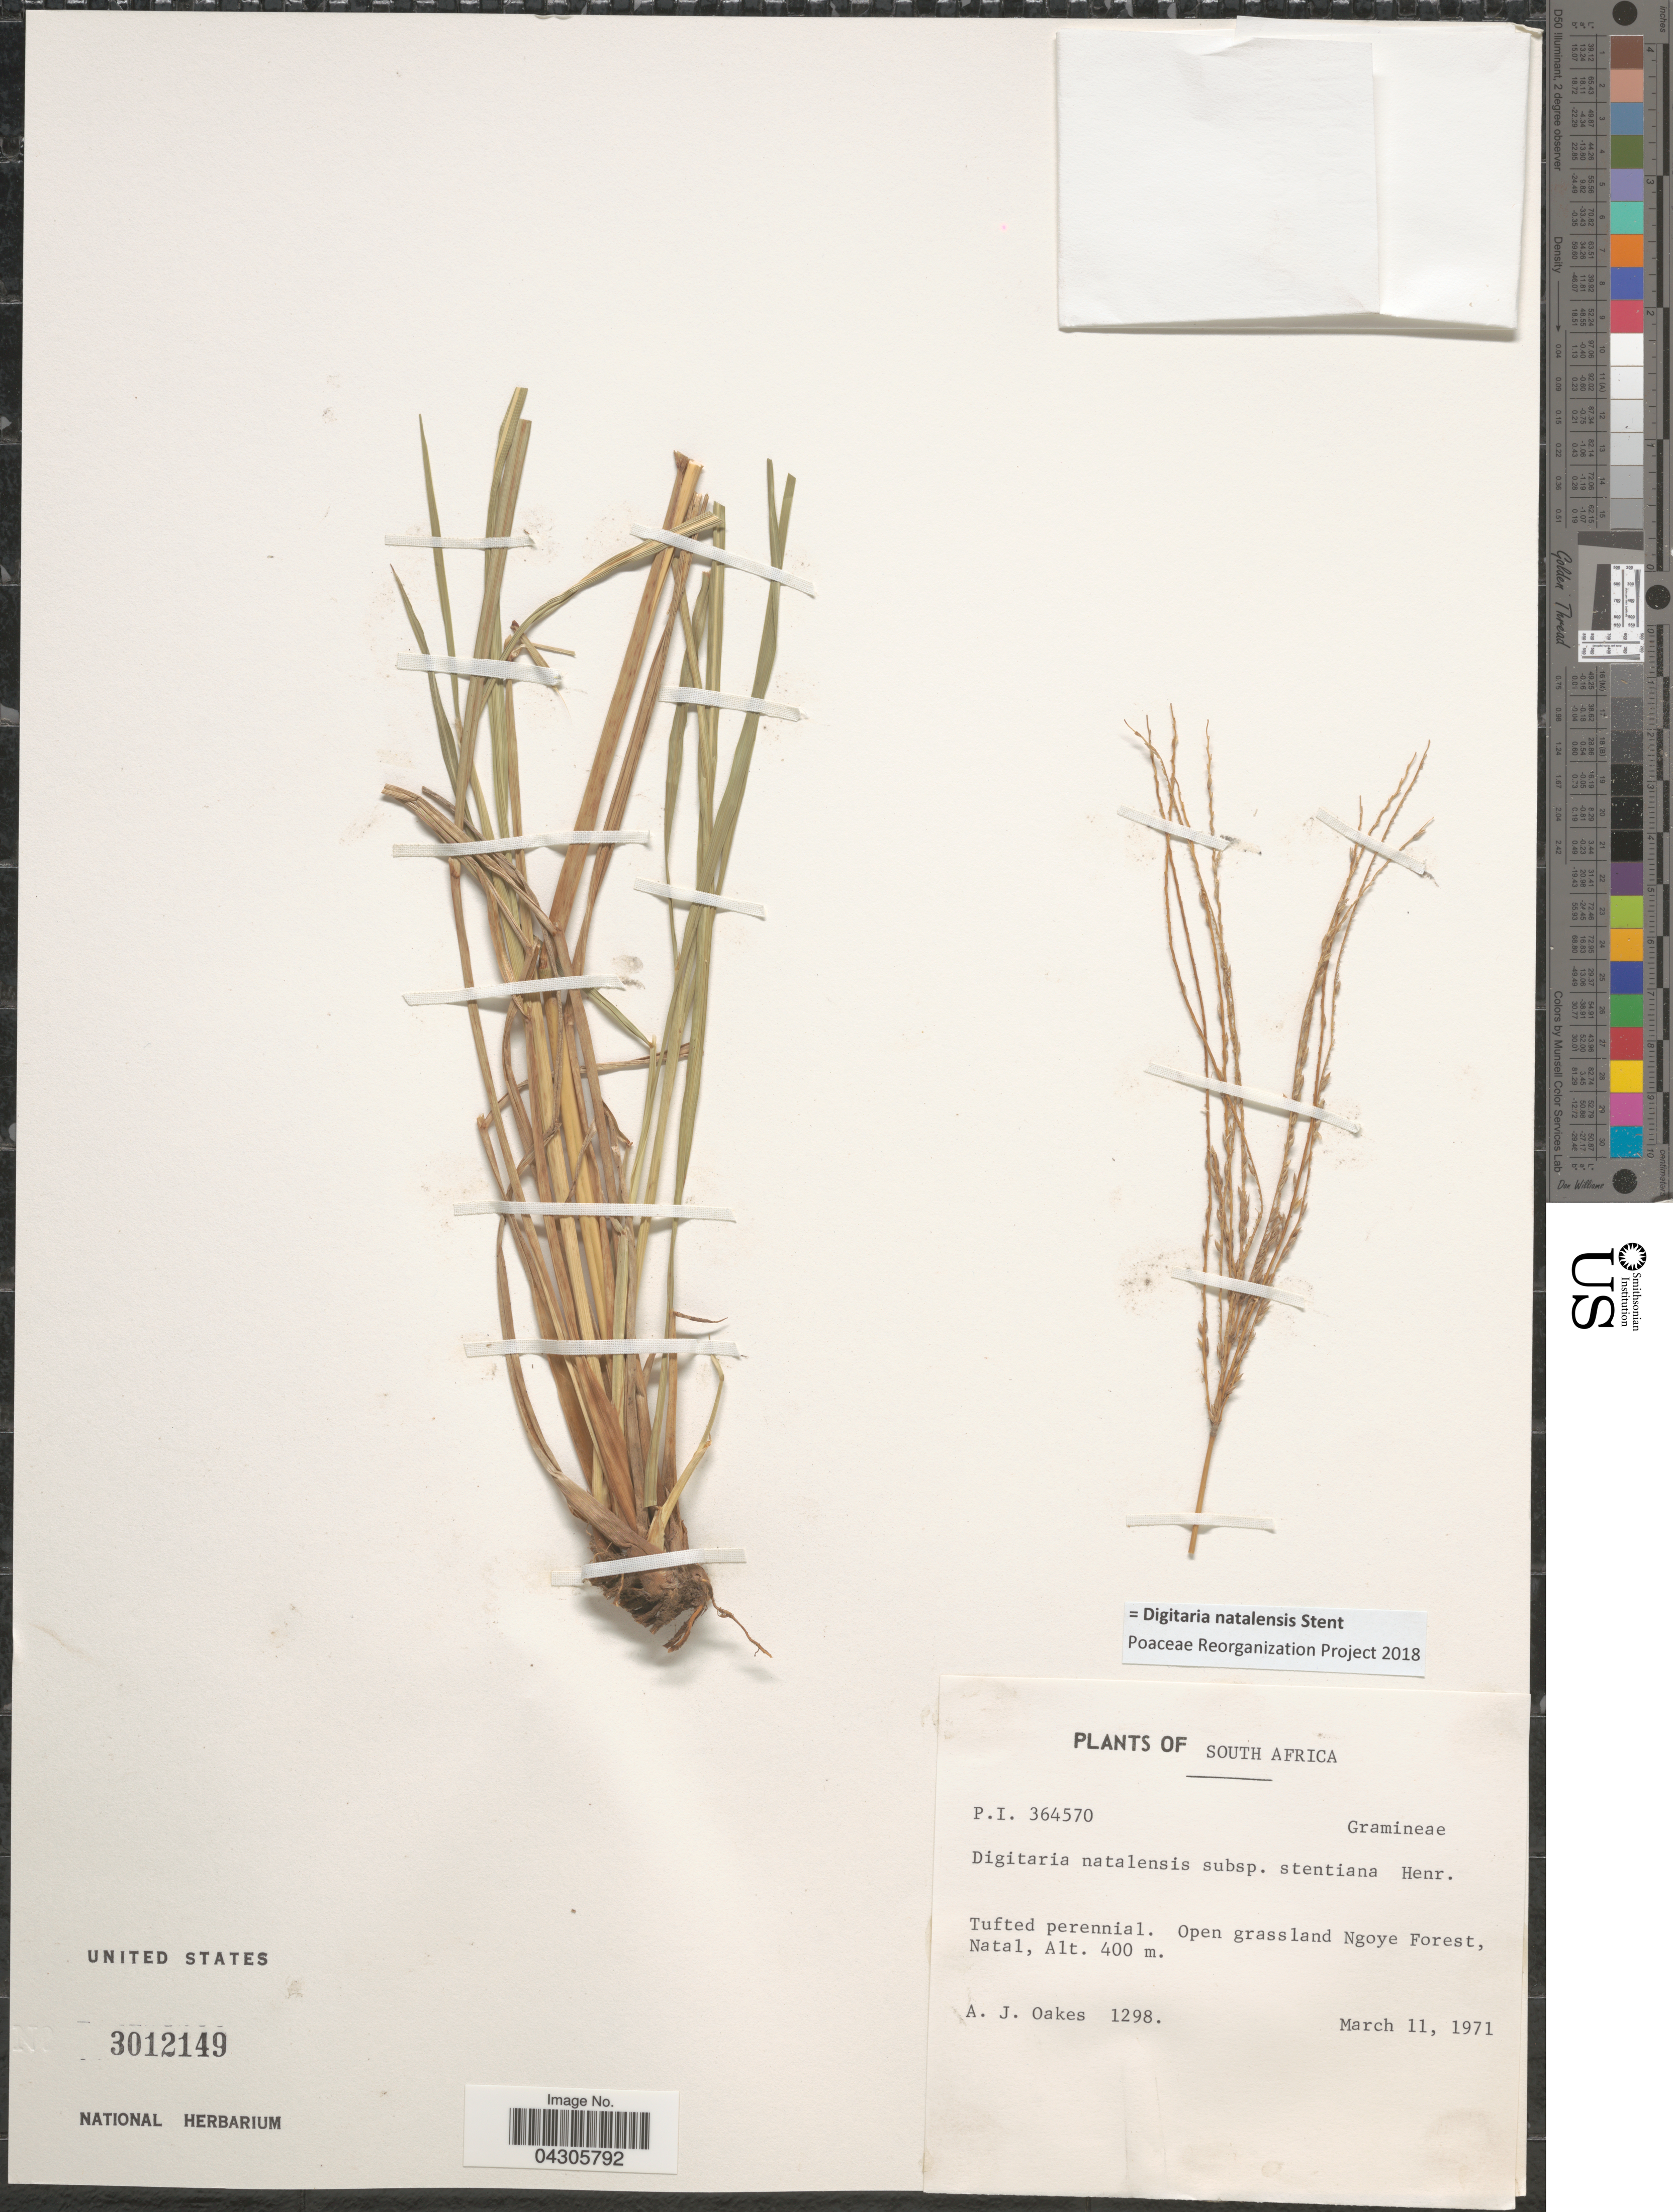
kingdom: Plantae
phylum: Tracheophyta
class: Liliopsida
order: Poales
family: Poaceae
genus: Digitaria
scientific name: Digitaria natalensis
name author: Stent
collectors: A. Oakes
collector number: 1298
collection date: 1971-03-11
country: South Africa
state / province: KwaZulu-Natal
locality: Open grassland Ngoye Forest, Natal.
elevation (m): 400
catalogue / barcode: US 3012149